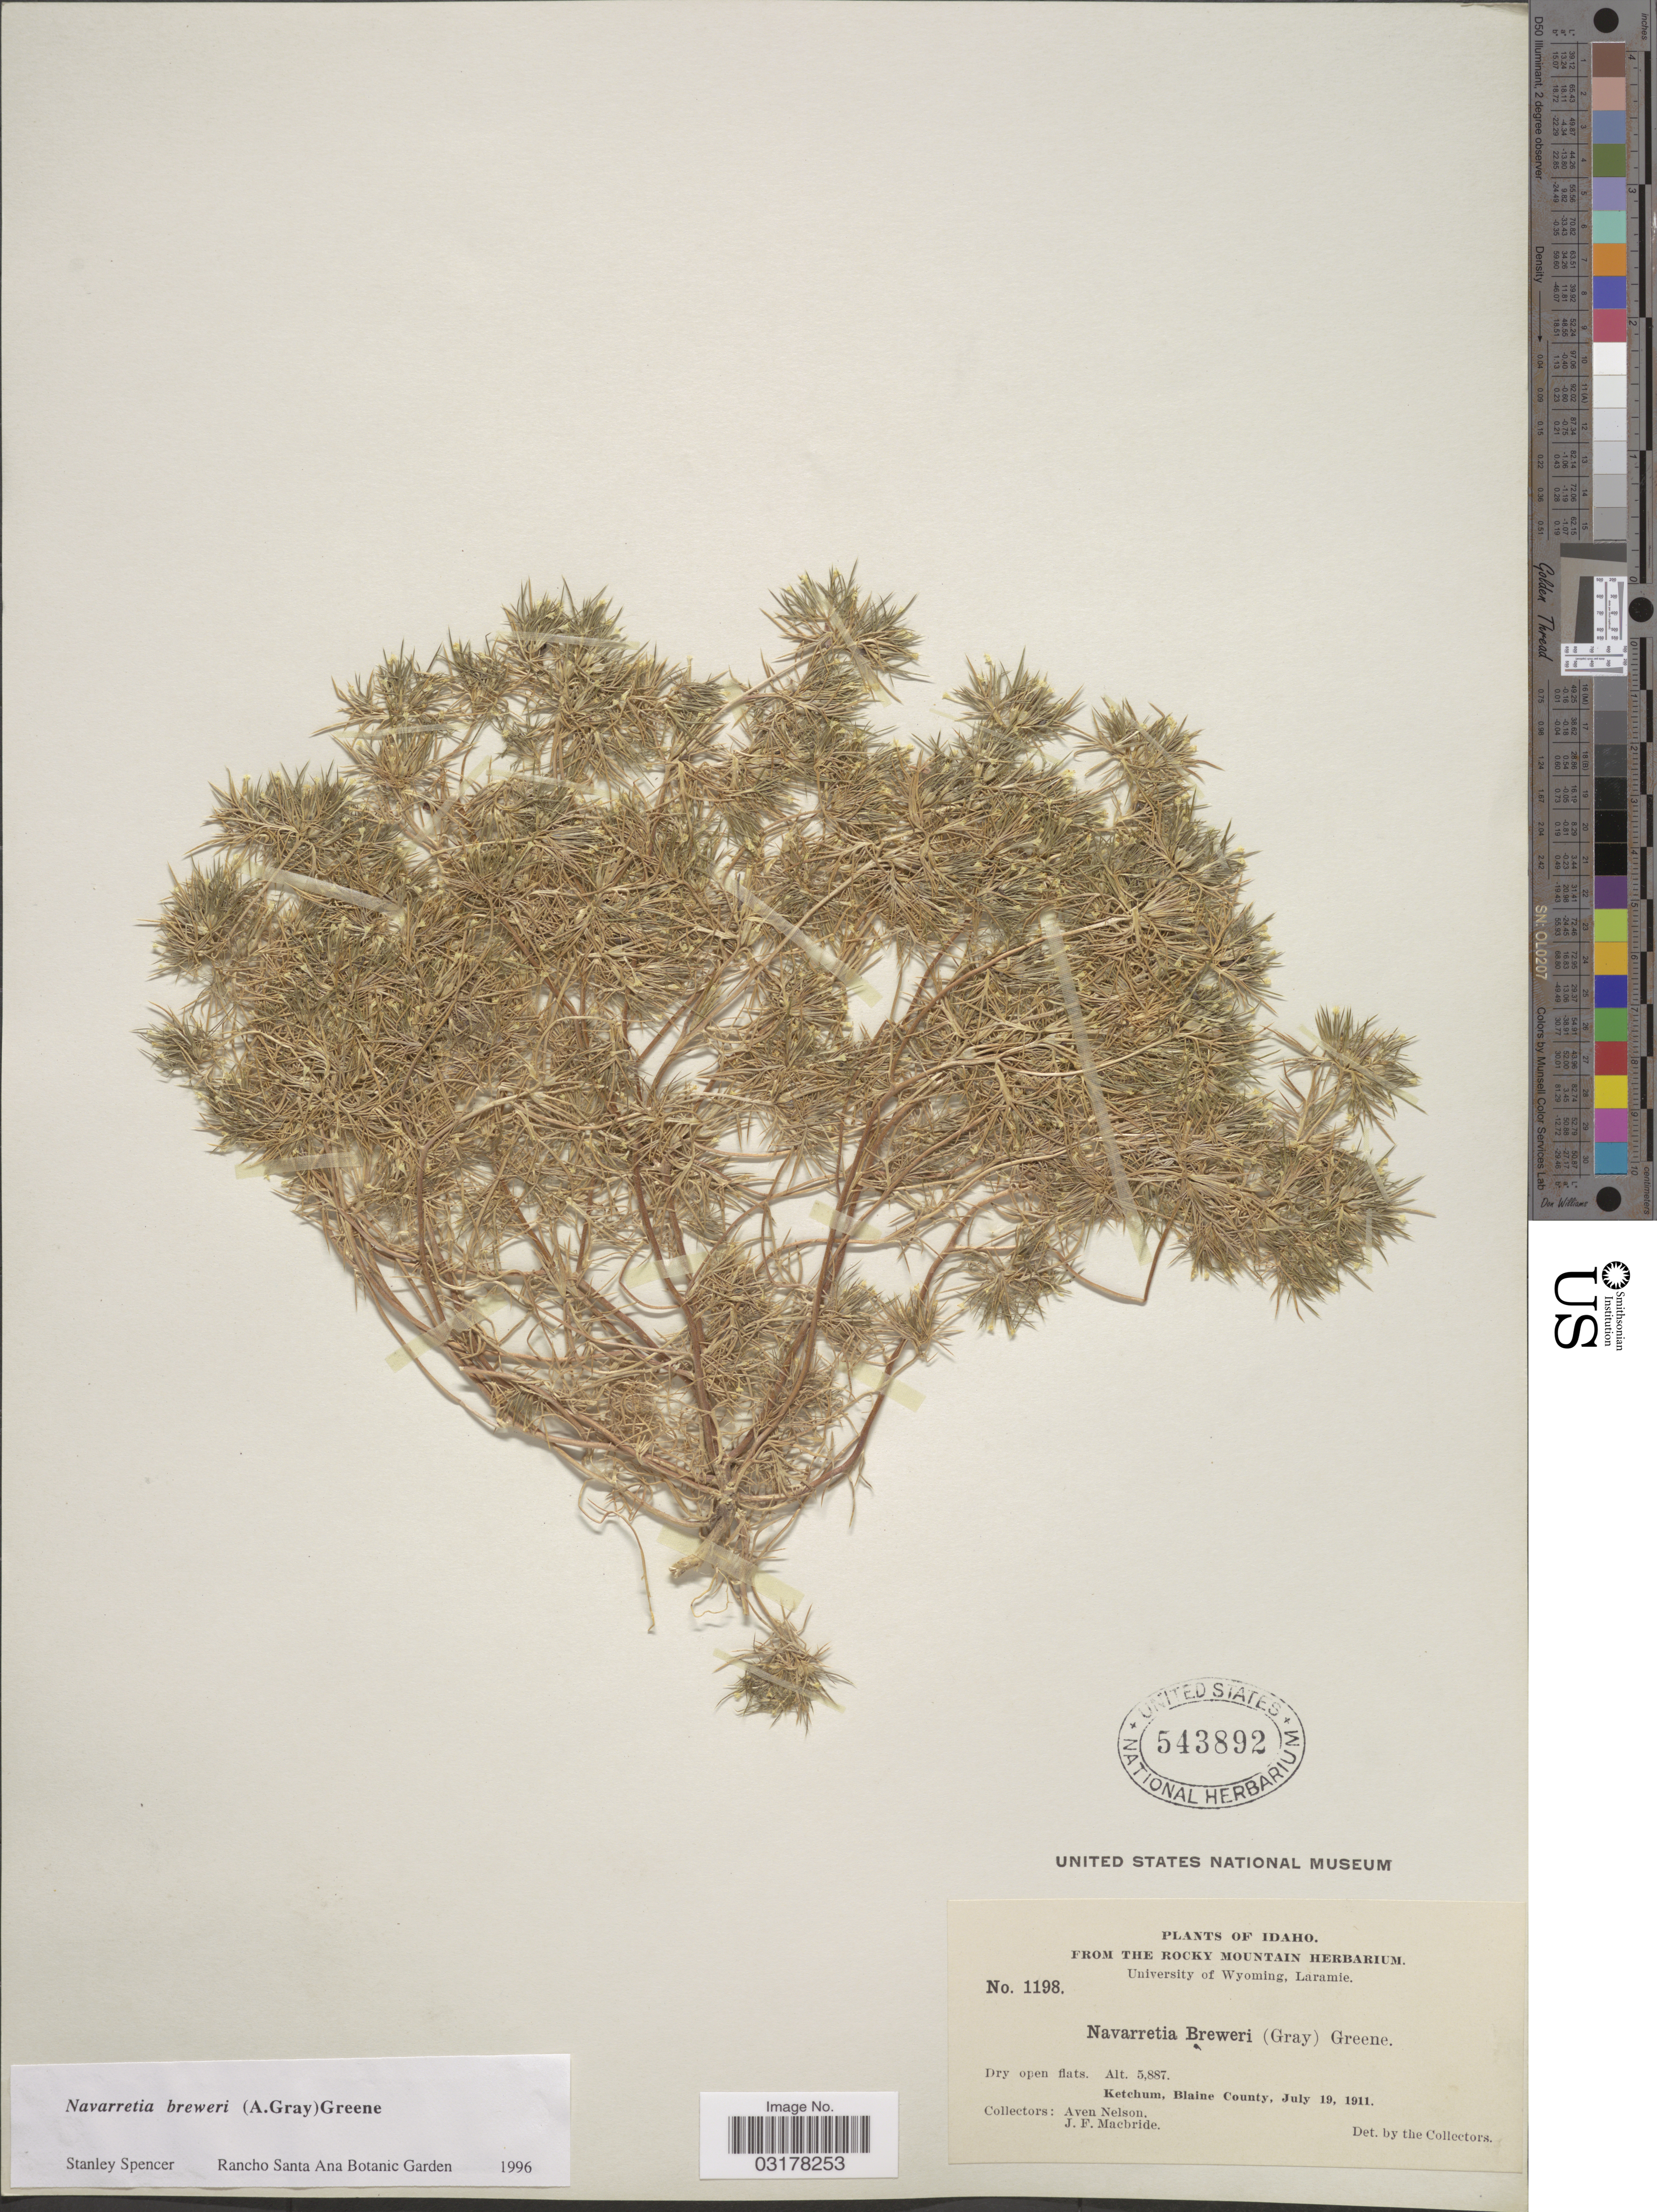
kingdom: Plantae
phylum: Tracheophyta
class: Magnoliopsida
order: Ericales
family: Polemoniaceae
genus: Navarretia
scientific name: Navarretia breweri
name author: (A. Gray) Greene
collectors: A. Nelson & J. F. Macbride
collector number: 1198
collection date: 1911-07-19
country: United States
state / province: Idaho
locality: Ketchum, Blaine County.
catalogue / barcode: US 543892